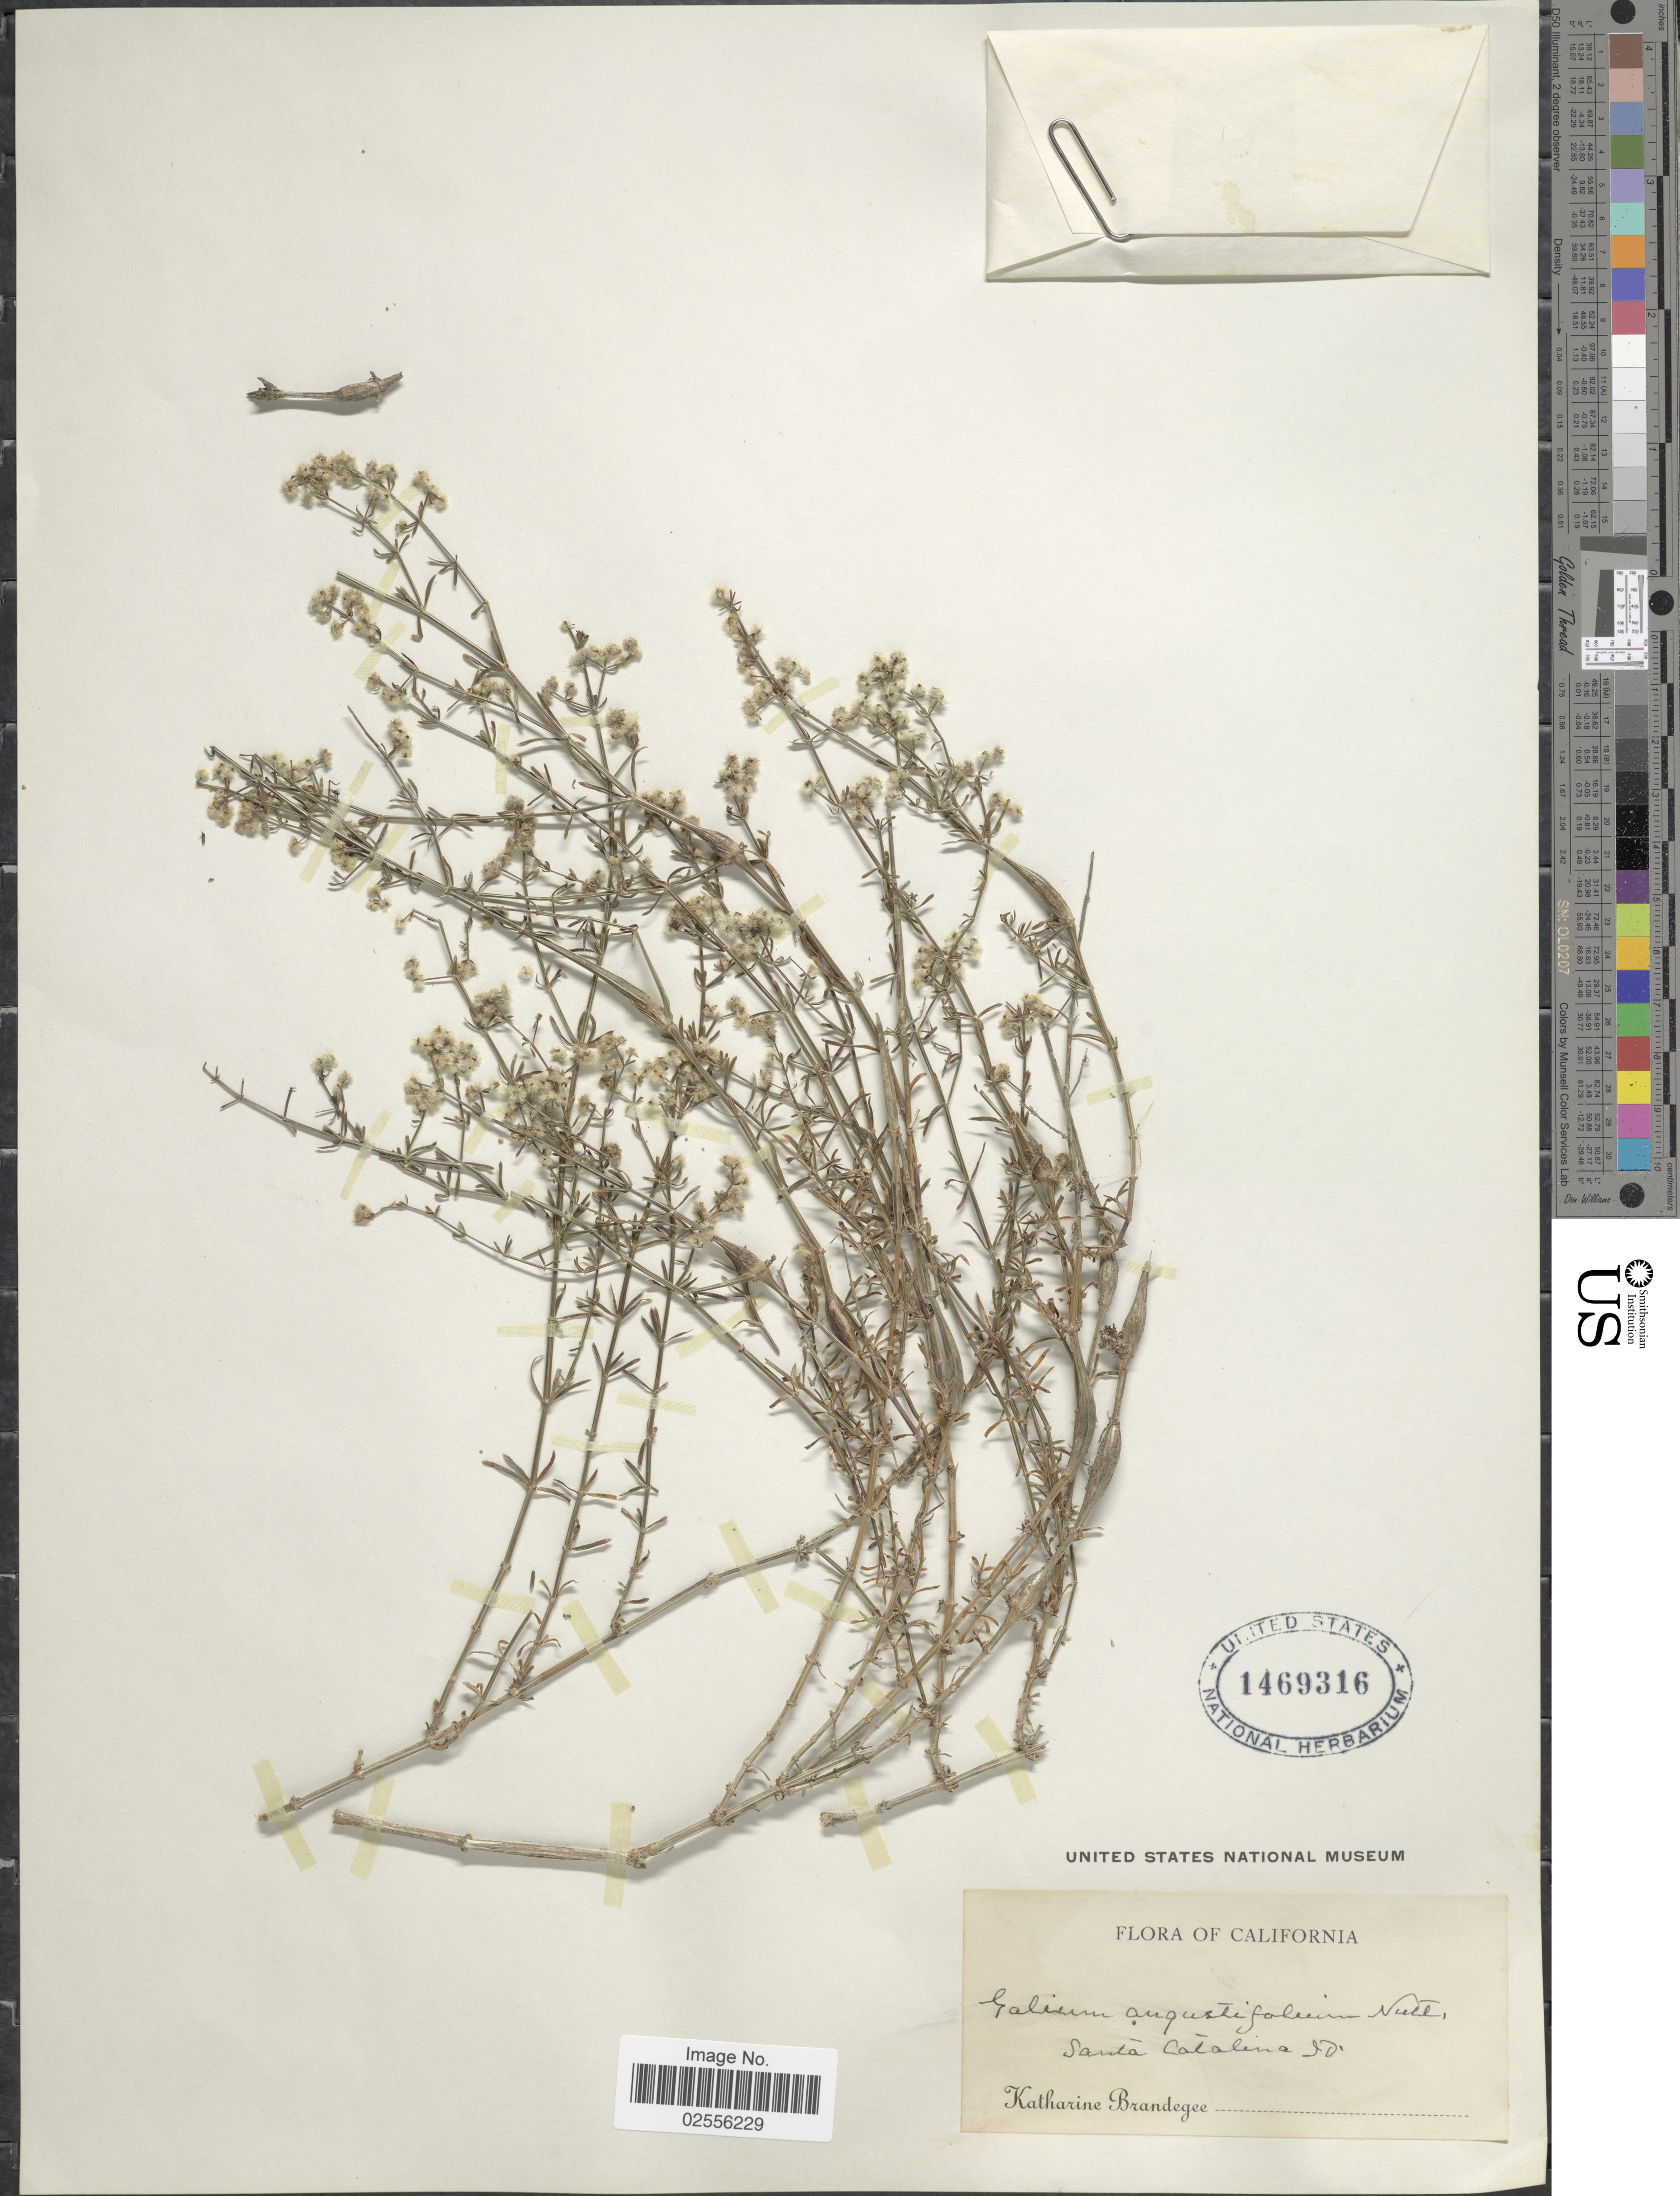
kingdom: Plantae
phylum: Tracheophyta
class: Magnoliopsida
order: Gentianales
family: Rubiaceae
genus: Galium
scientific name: Galium angustifolium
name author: Nutt.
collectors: M. K. Brandegee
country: United States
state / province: California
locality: Santa Catalina Id.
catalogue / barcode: US 1469316